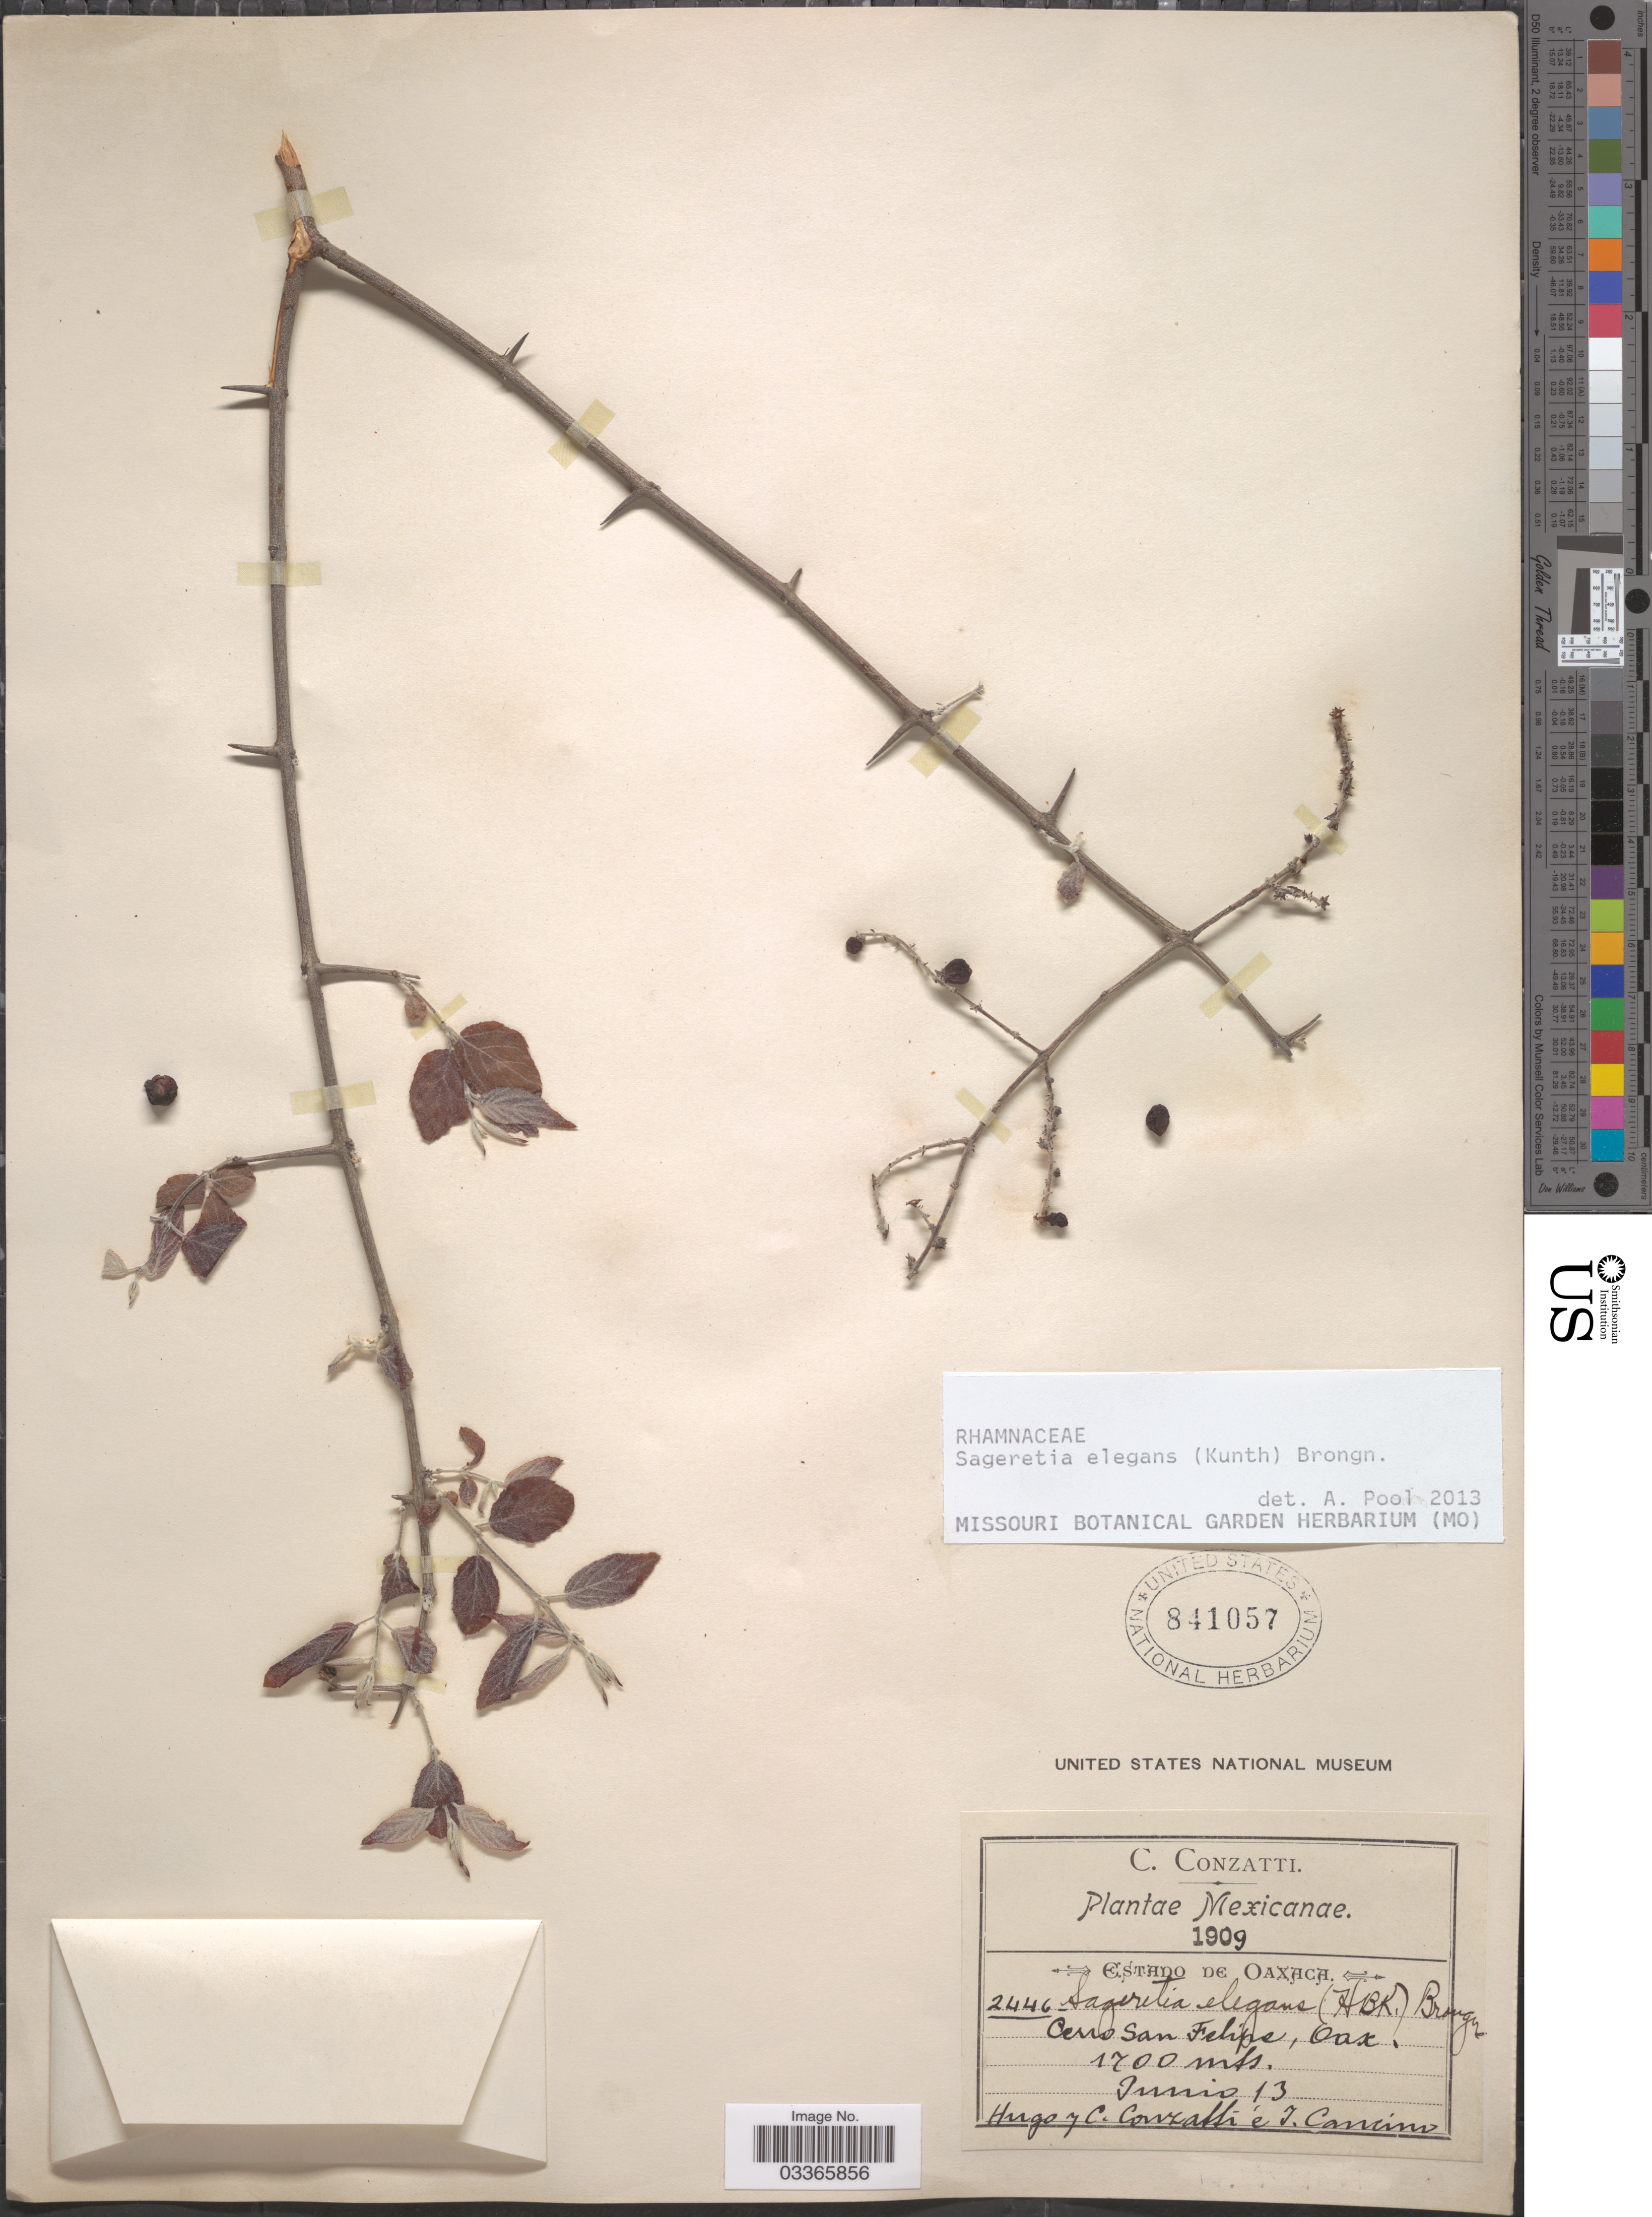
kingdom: Plantae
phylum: Tracheophyta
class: Magnoliopsida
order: Rosales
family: Rhamnaceae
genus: Sageretia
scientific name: Sageretia elegans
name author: (Kunth) Brongn.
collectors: C. Conzatti & J. Cancino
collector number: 2446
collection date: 1909-06-13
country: Mexico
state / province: Oaxaca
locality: Cerro San Felipe.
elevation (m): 1700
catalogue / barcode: US 841057